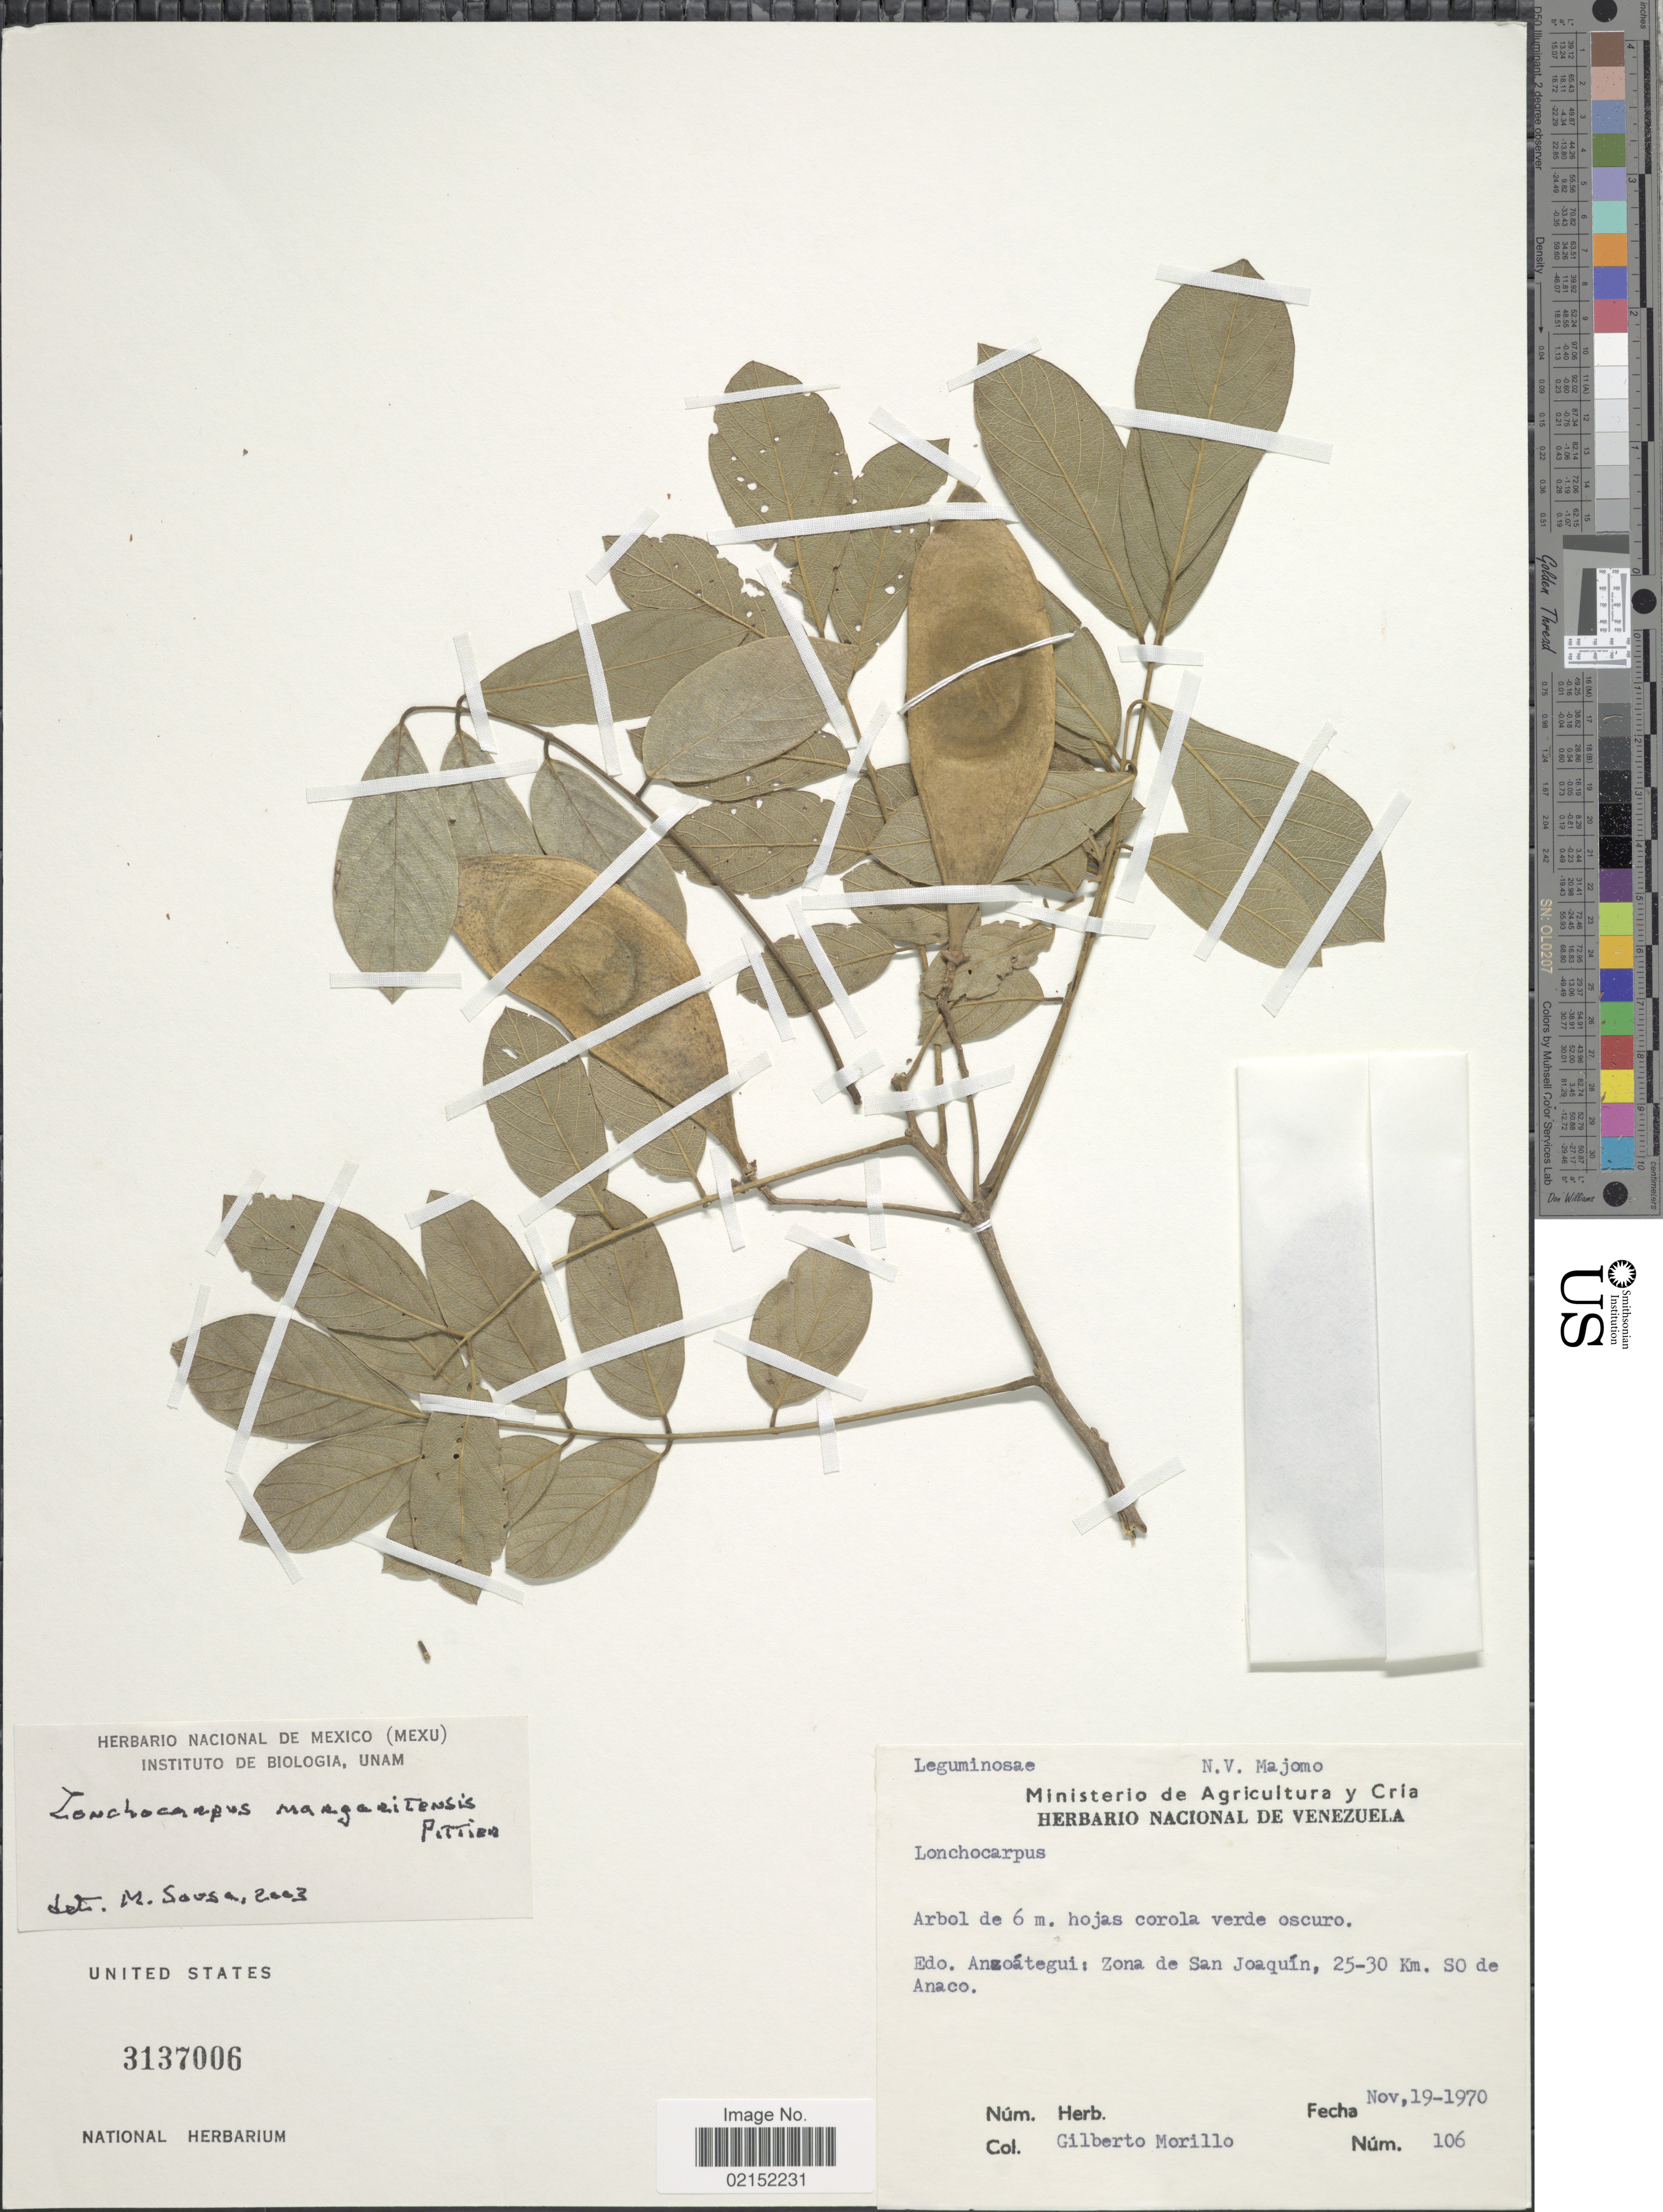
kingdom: Plantae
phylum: Tracheophyta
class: Magnoliopsida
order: Fabales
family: Fabaceae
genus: Lonchocarpus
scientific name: Lonchocarpus margaritensis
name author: Pittier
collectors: G. N. Morillo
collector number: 106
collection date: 1970-11-19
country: Venezuela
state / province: Anzoategui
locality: Edo. Anzoategui: Zona de San Joaquin. 25-30 Km. SO de Anaco, N. V. Majomo.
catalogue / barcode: US 3137006